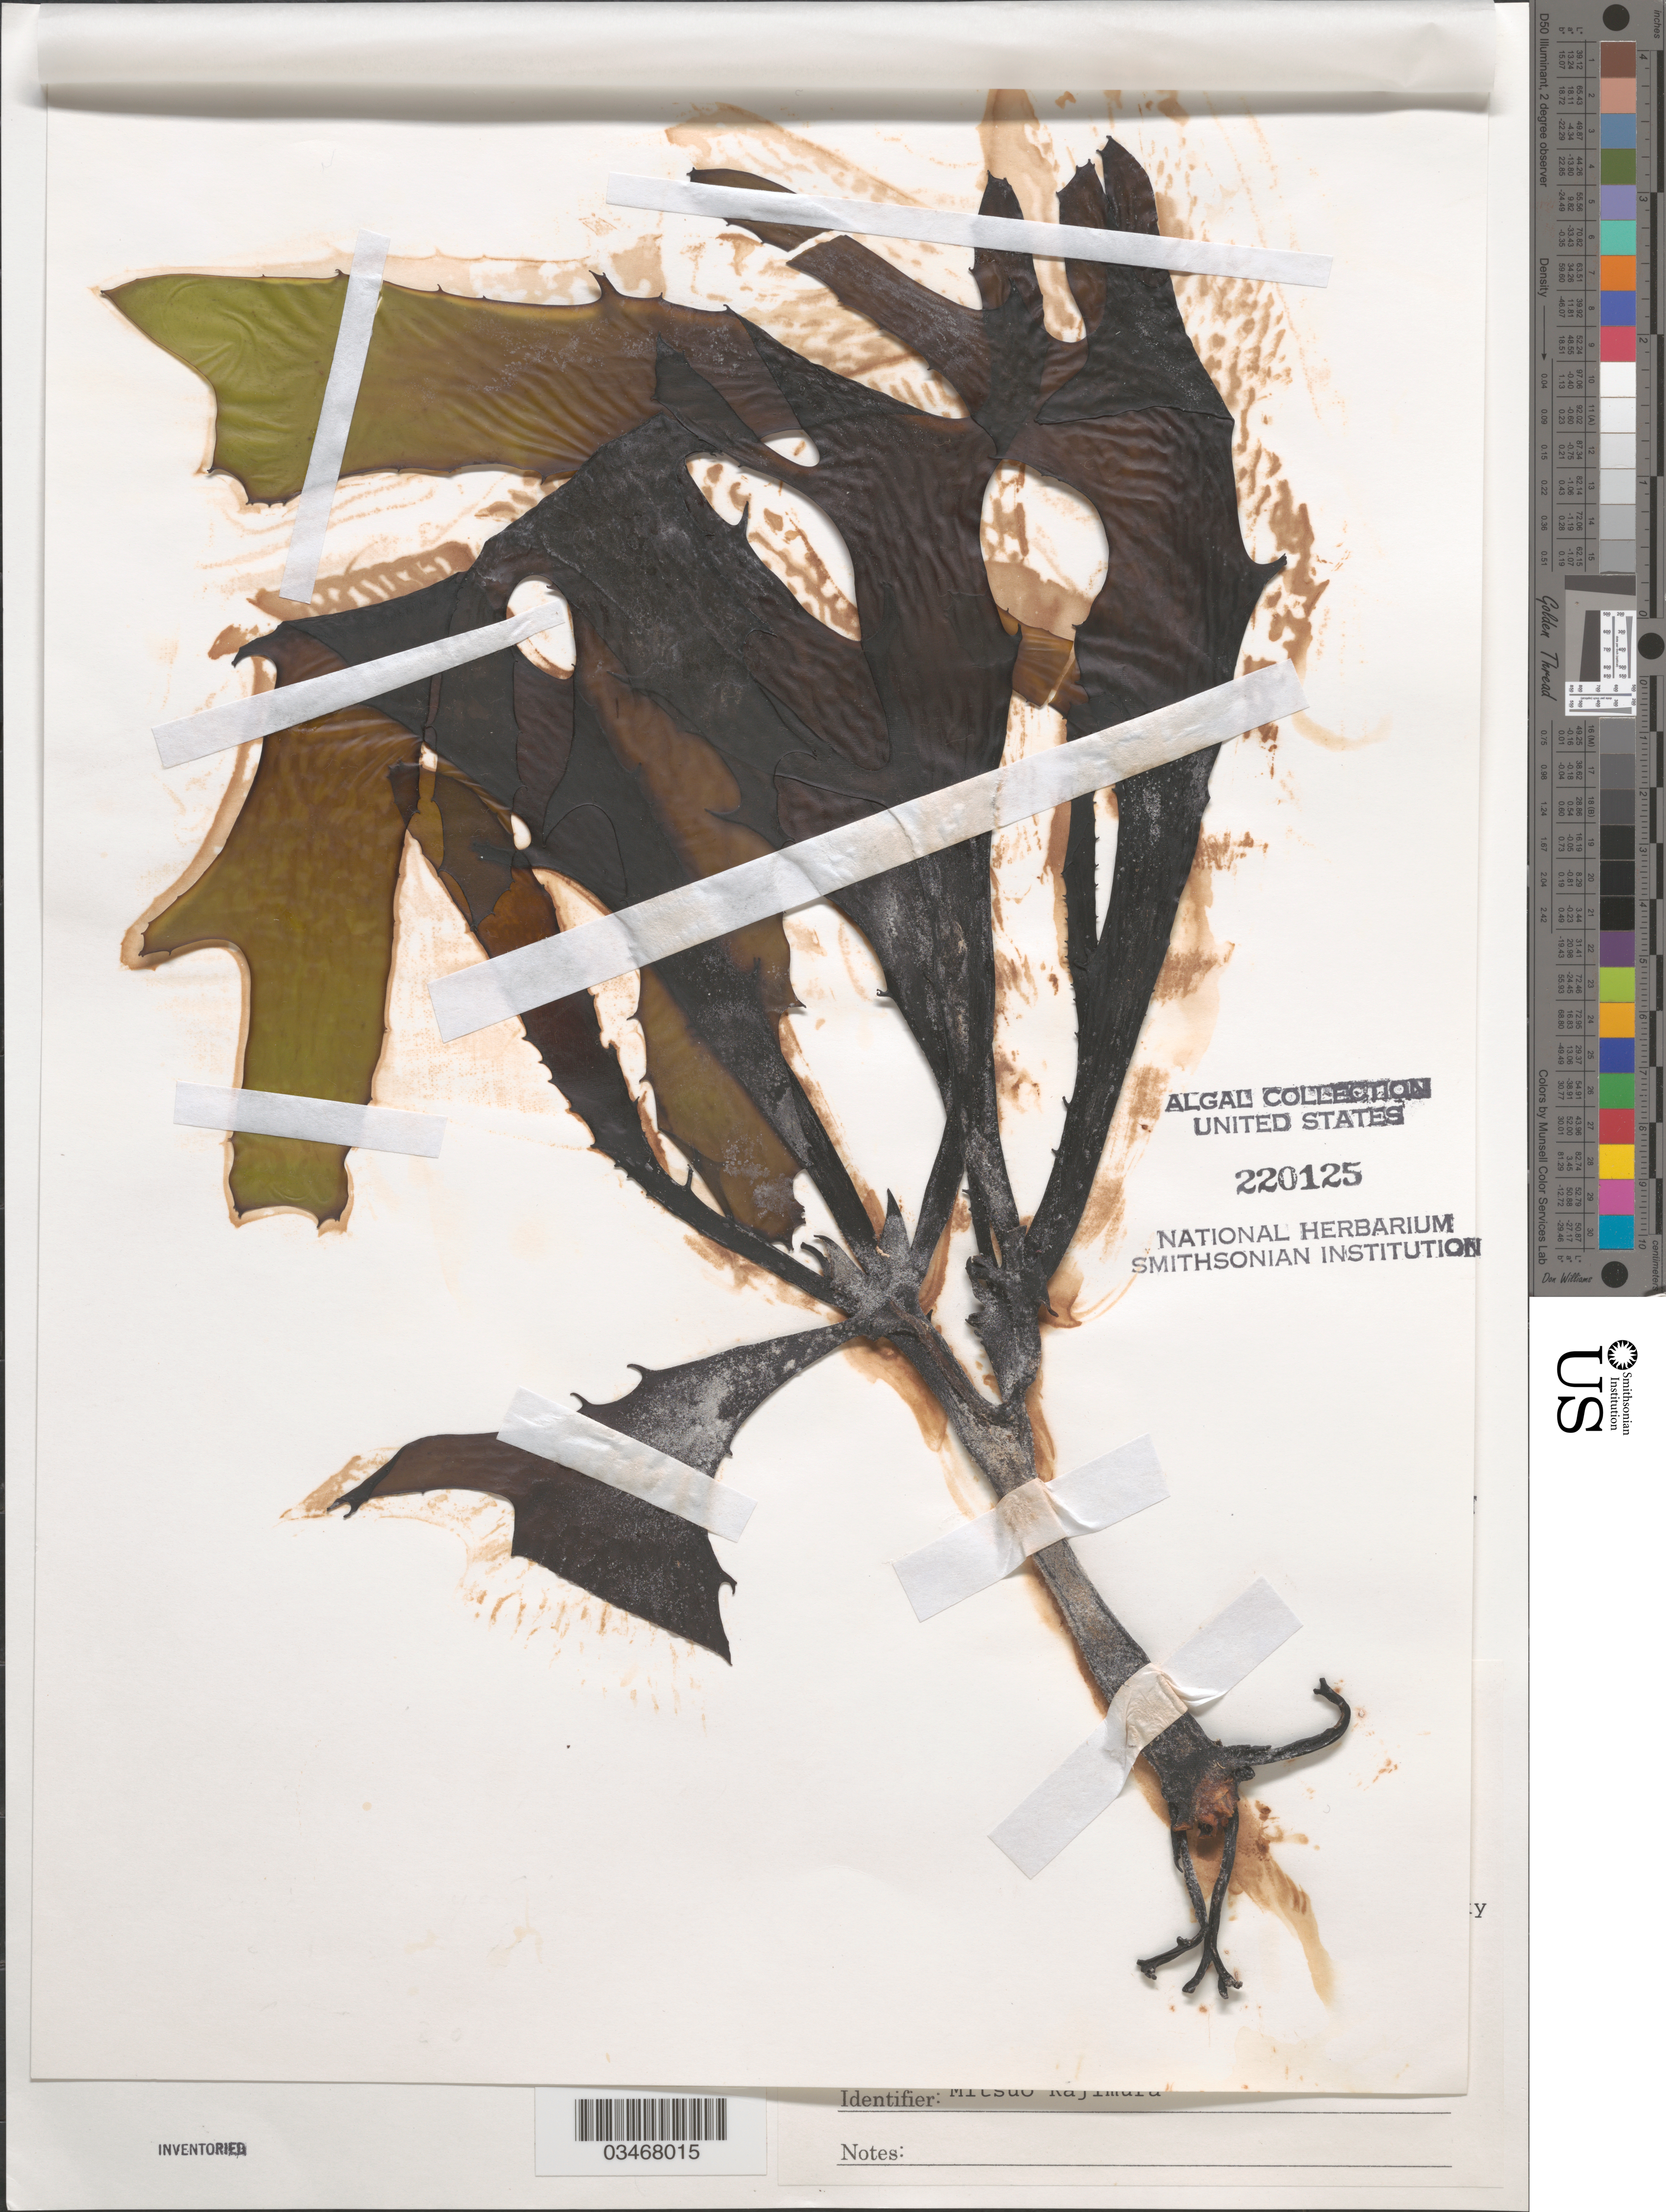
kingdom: Chromista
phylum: Ochrophyta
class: Phaeophyceae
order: Laminariales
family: Lessoniaceae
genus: Eisenia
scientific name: Eisenia bicyclis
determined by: Ballantine, D. L.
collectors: M. Kajimura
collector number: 3516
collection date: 2009-02-01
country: Japan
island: Oki Islands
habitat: At low tide level on rocky bottom.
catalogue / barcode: US 220125